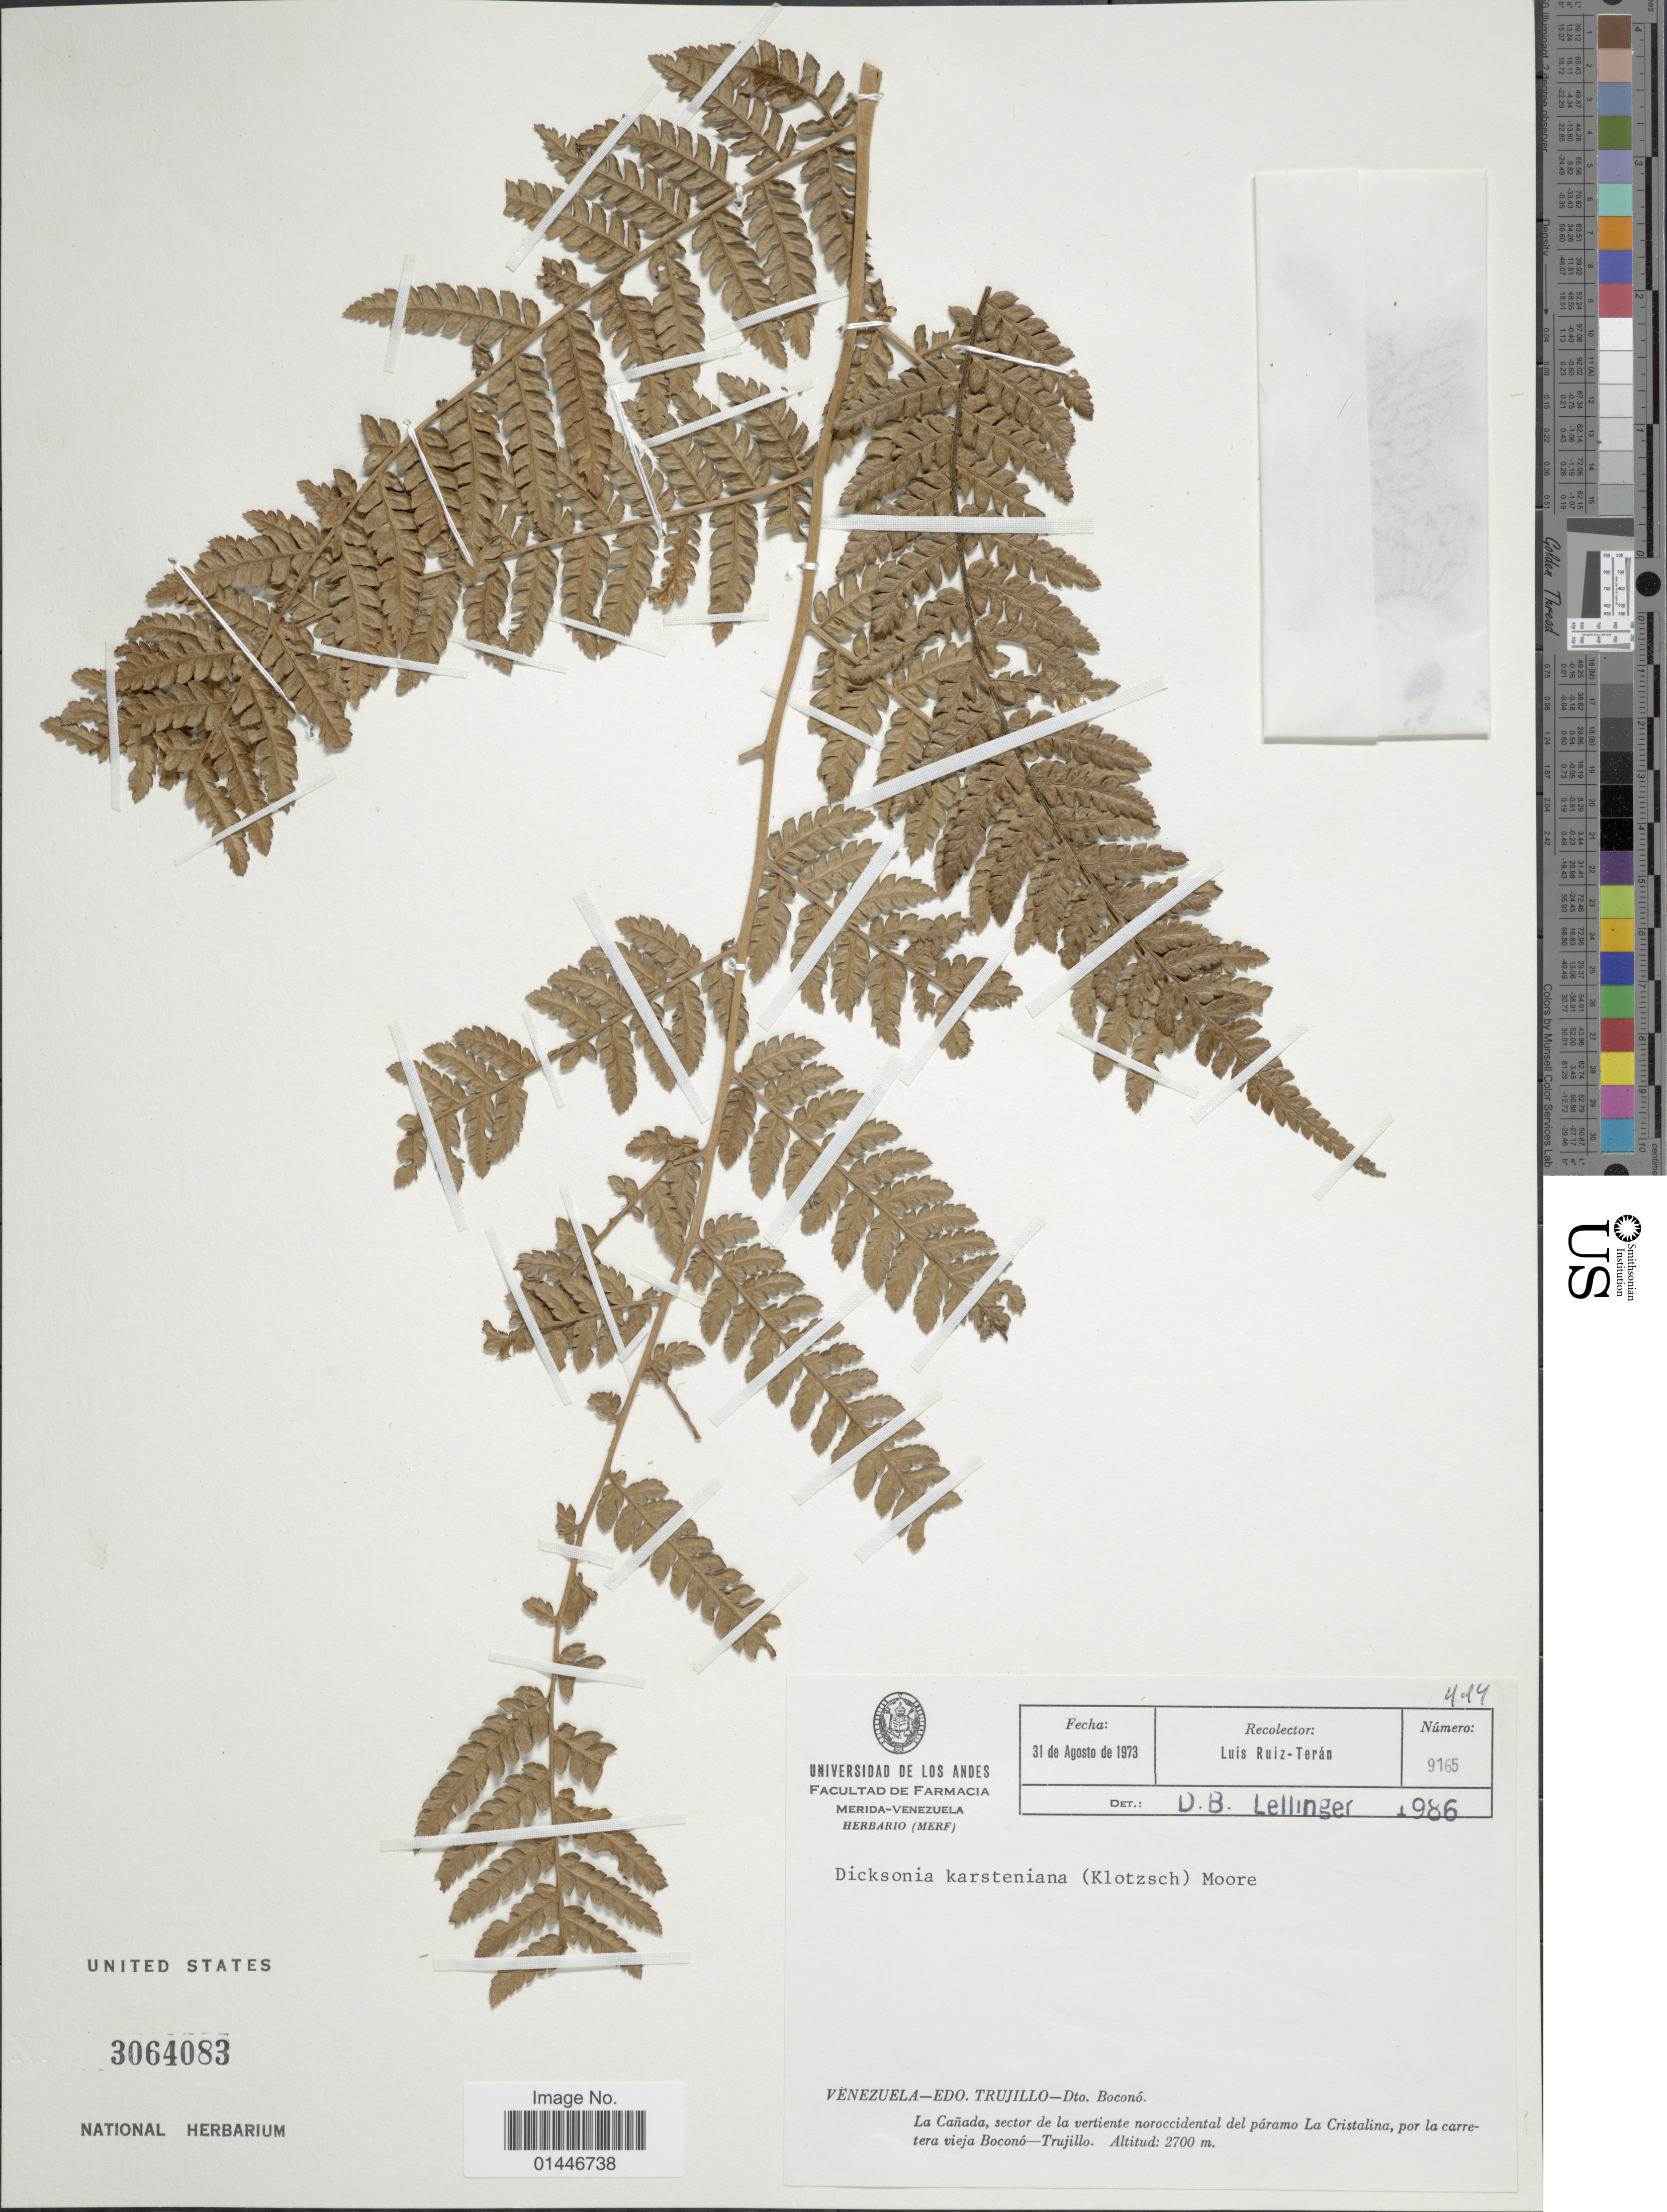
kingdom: Plantae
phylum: Tracheophyta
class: Polypodiopsida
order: Cyatheales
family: Dicksoniaceae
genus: Dicksonia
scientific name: Dicksonia karsteniana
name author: Klotzsch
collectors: L. Teran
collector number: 9165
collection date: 1973-08-31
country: Venezuela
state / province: Trujillo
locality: Dto. Bocono, La Canada, sector de la vertiente noroccidental del paramo La Cristalina, por la carretera vieja Bocono-Trujillo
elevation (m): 2700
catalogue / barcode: US 3064083